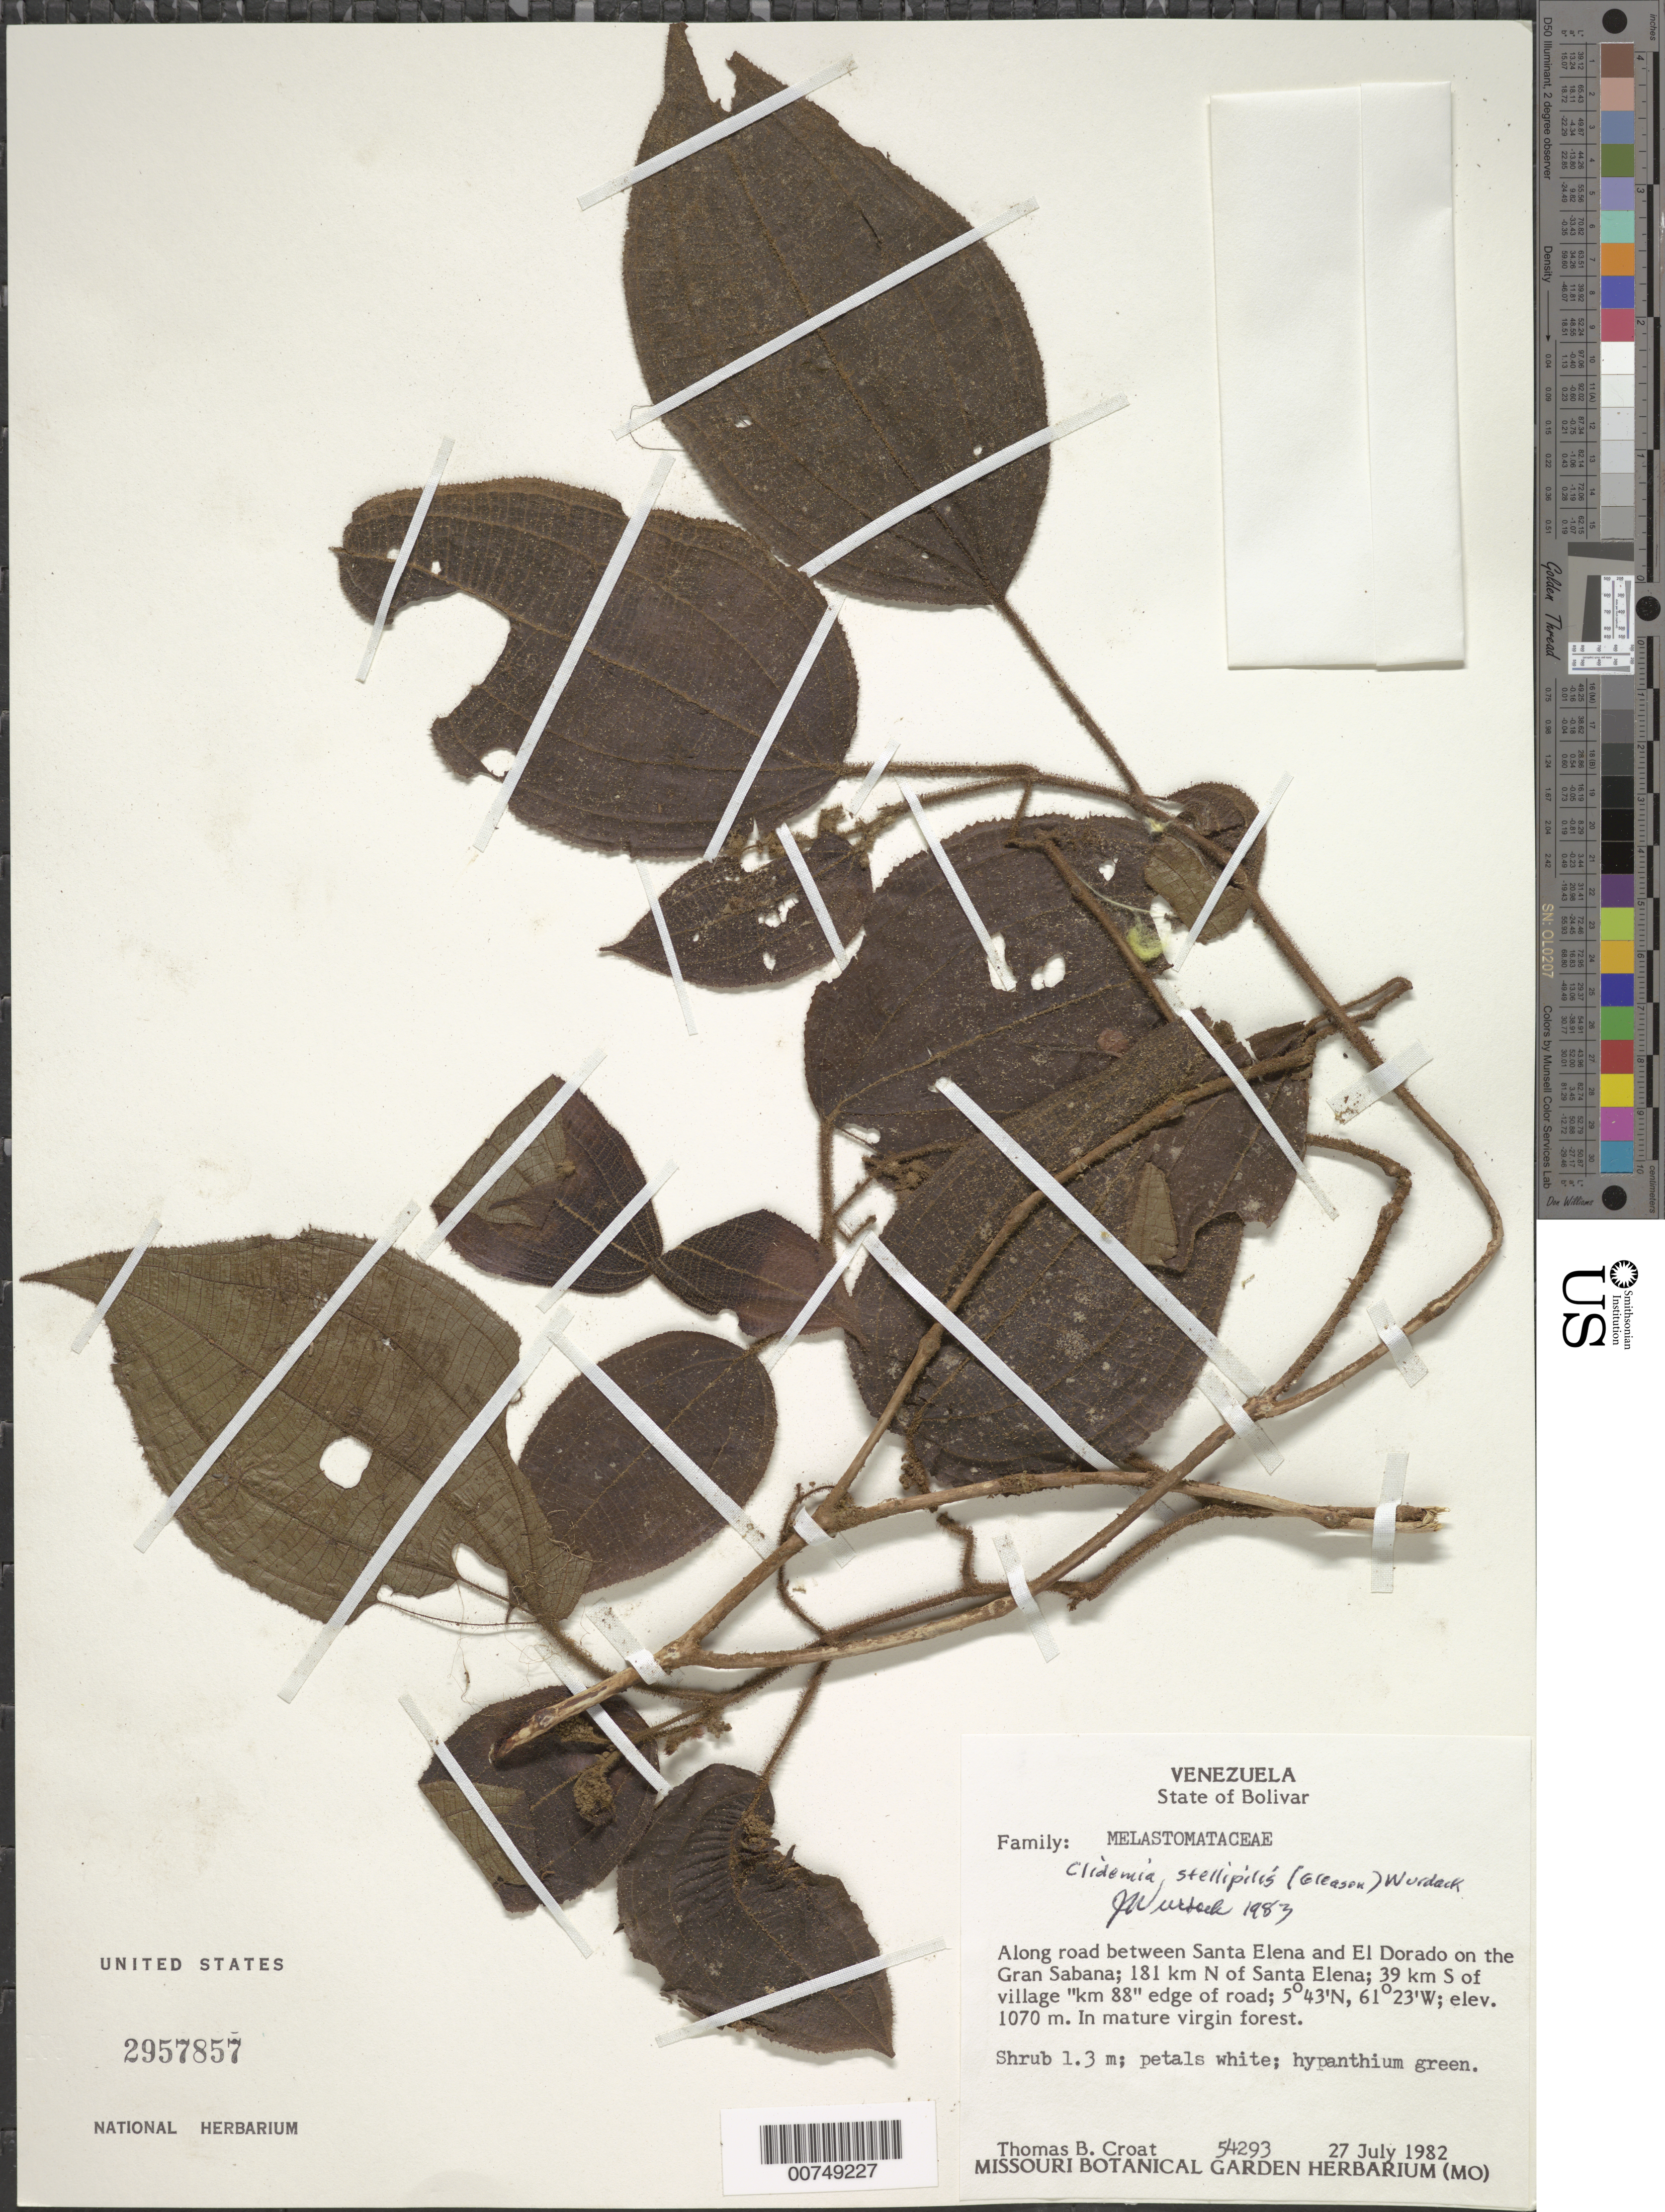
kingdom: Plantae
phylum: Tracheophyta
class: Magnoliopsida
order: Myrtales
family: Melastomataceae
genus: Clidemia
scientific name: Clidemia stellipilis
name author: (Gleason) Wurdack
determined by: Wurdack, John J., (US), US (UNITED STATES)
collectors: T. B. Croat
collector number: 54293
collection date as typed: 27-Jul-82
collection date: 1982-07-27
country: Venezuela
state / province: Bolívar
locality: Santa Elena to El Dorado on the Gran Sabana; 181 km N of Santa Elena; 39 km S of village "km 88"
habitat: Mature virgin forest; edge of road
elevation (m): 1070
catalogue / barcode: US 2957857